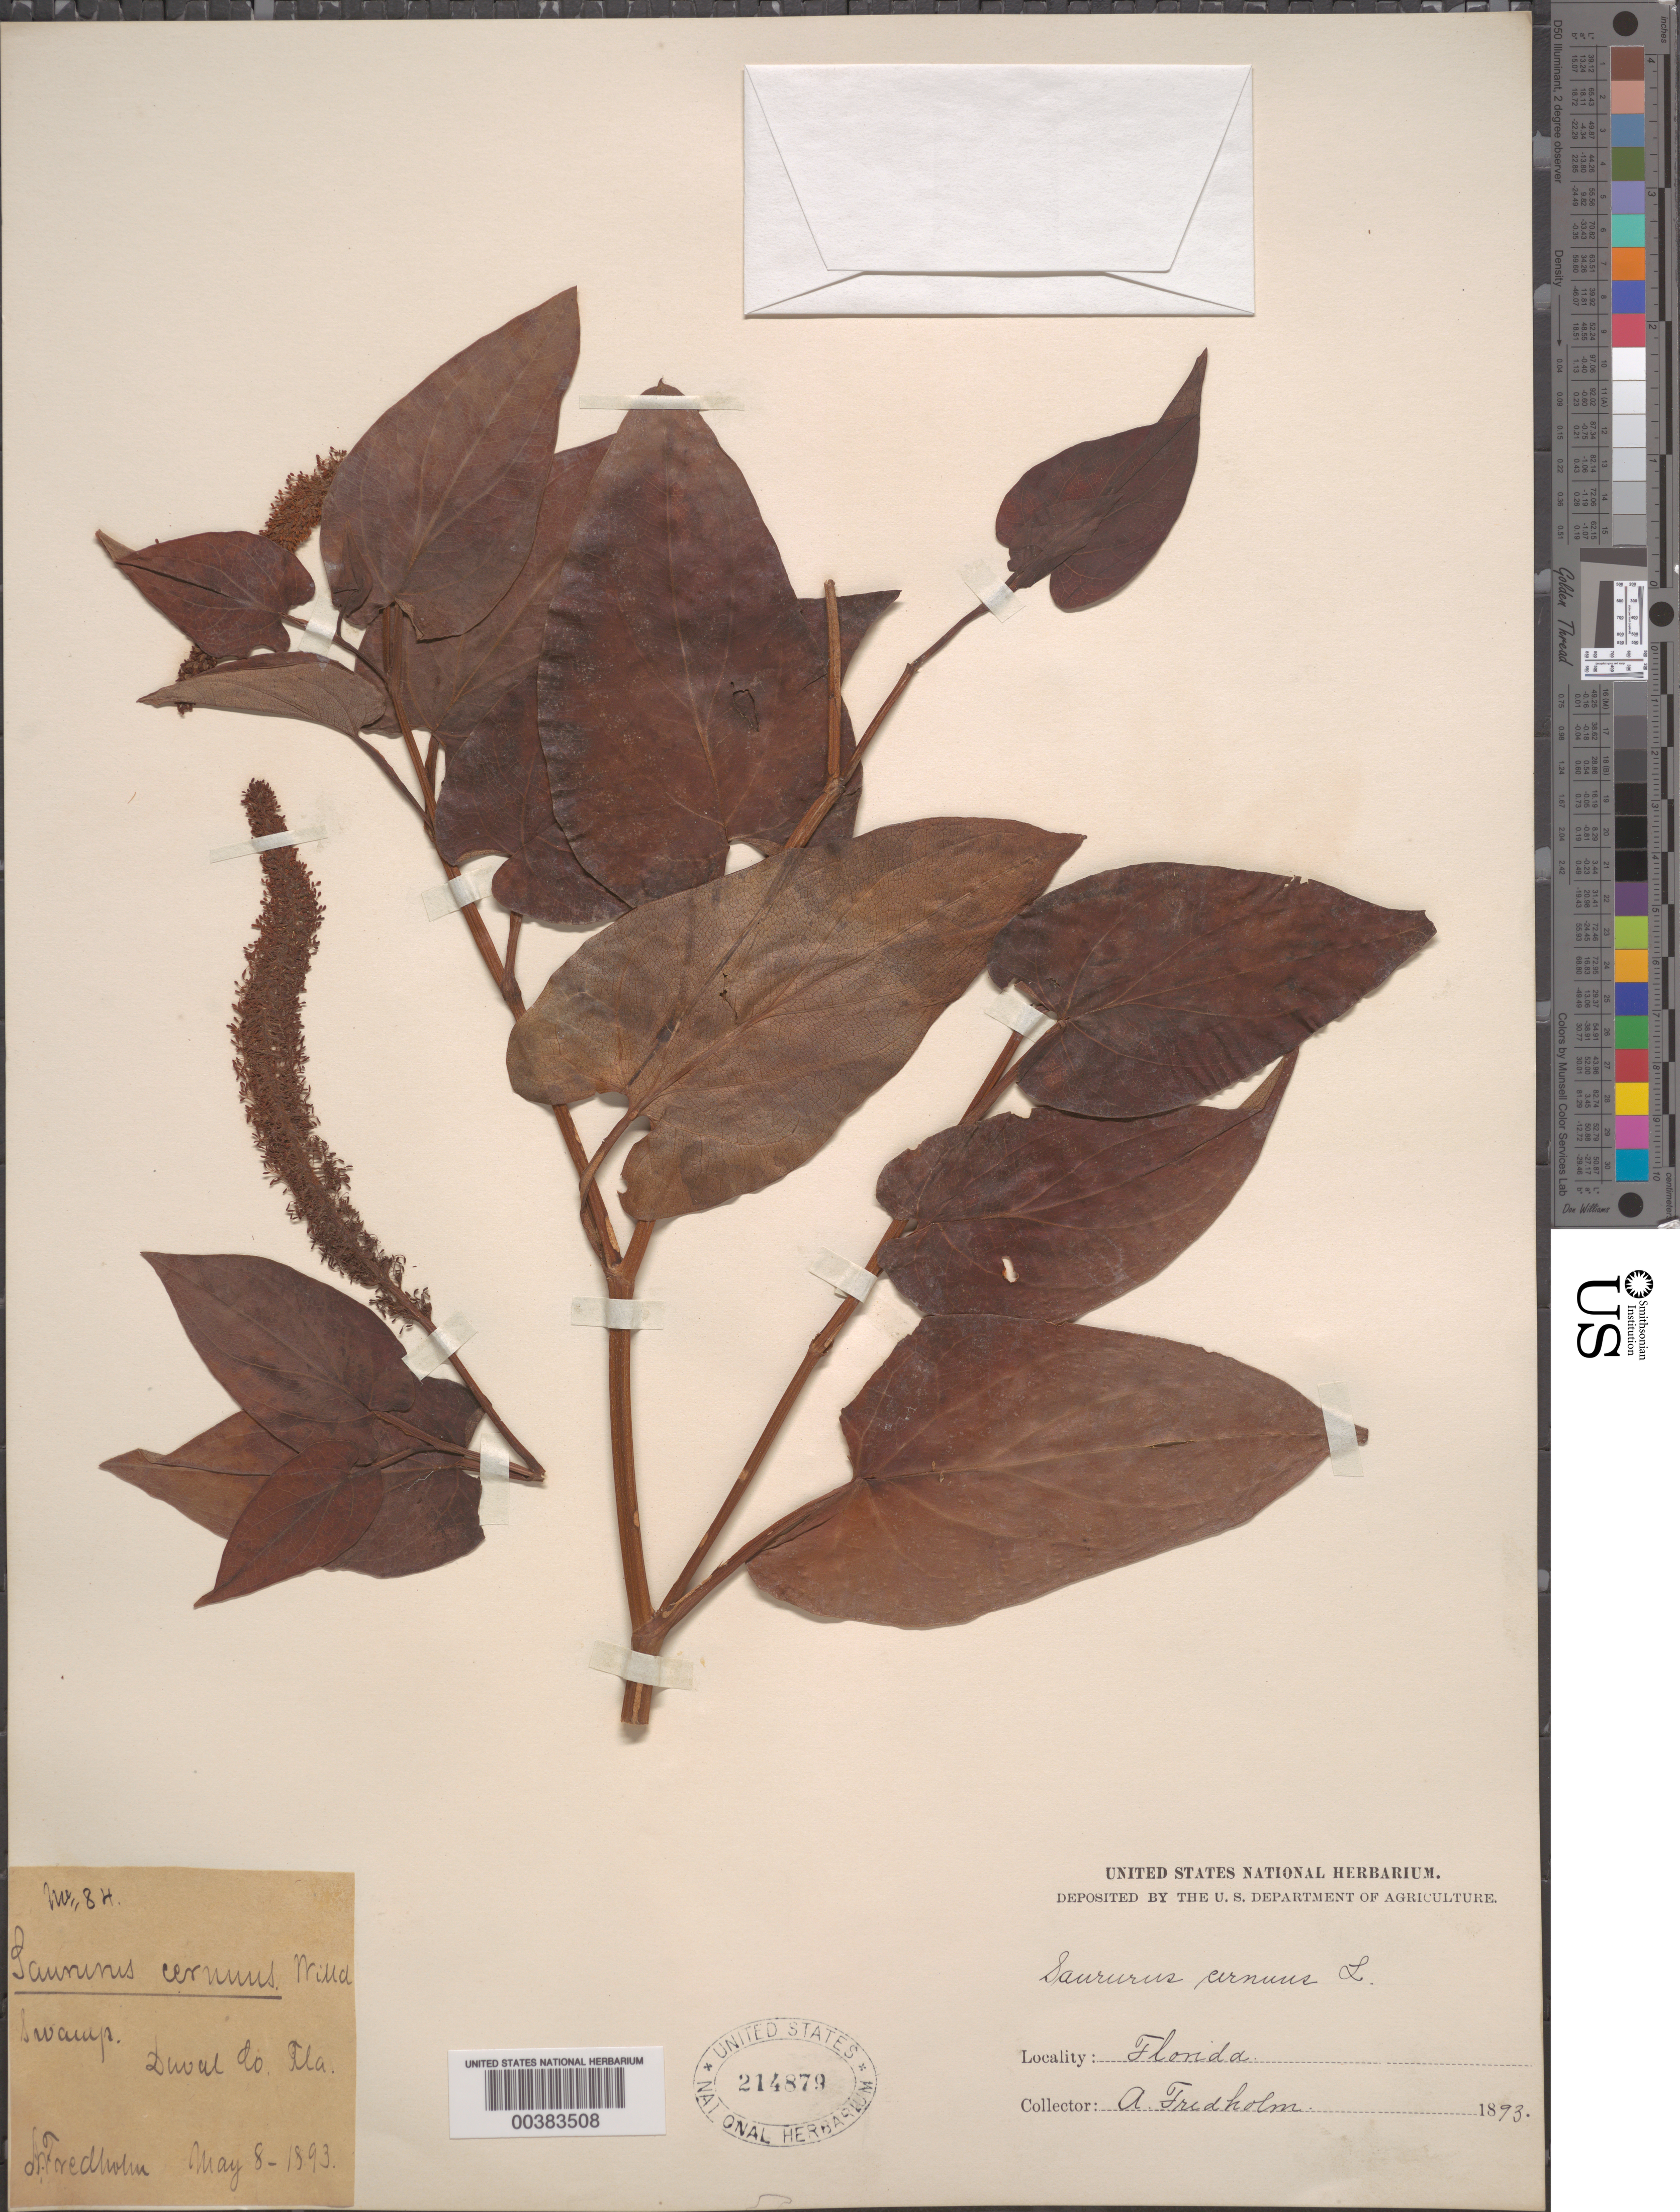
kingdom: Plantae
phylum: Tracheophyta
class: Magnoliopsida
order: Piperales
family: Saururaceae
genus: Saururus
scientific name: Saururus cernuus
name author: L.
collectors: A. J. Fredholm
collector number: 84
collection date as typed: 08 May 1893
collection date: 1893-05-08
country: United States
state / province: Florida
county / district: Duval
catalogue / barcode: US 214879